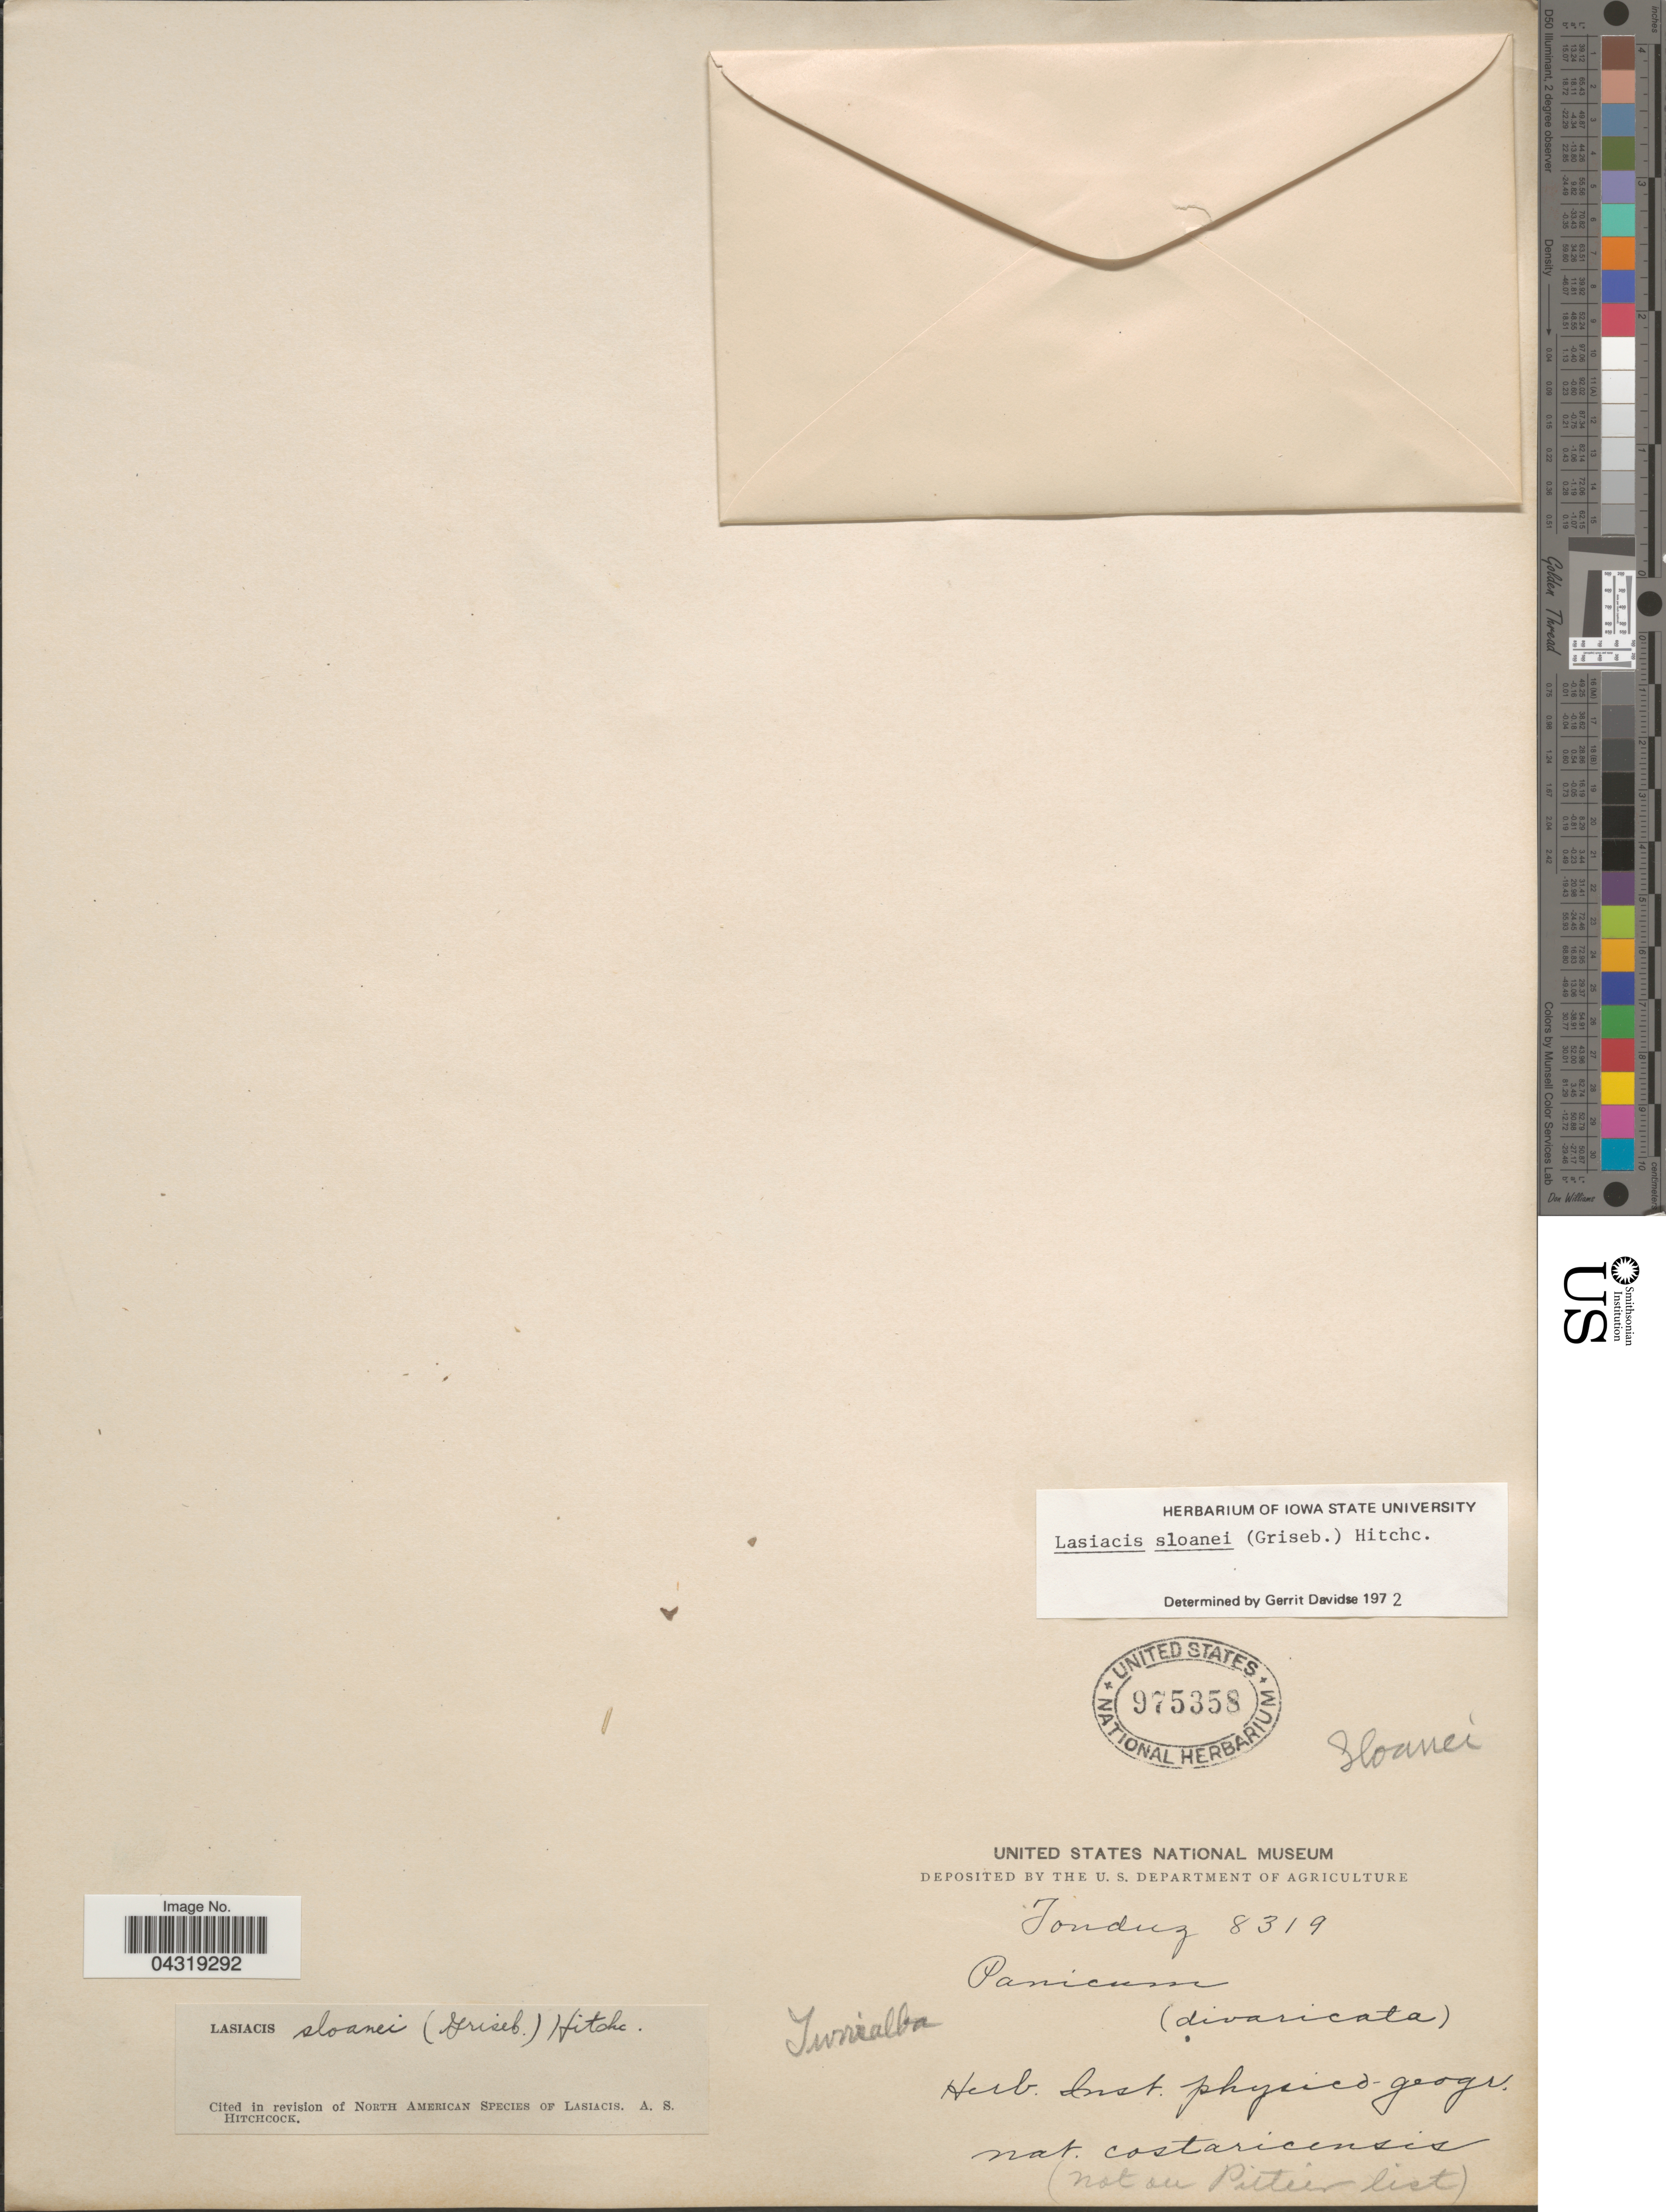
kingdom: Plantae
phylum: Tracheophyta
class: Liliopsida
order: Poales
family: Poaceae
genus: Lasiacis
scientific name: Lasiacis sloanei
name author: (Griseb.) Hitchc.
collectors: Tonduz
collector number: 8319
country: Costa Rica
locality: Turrialba.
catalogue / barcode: US 975358